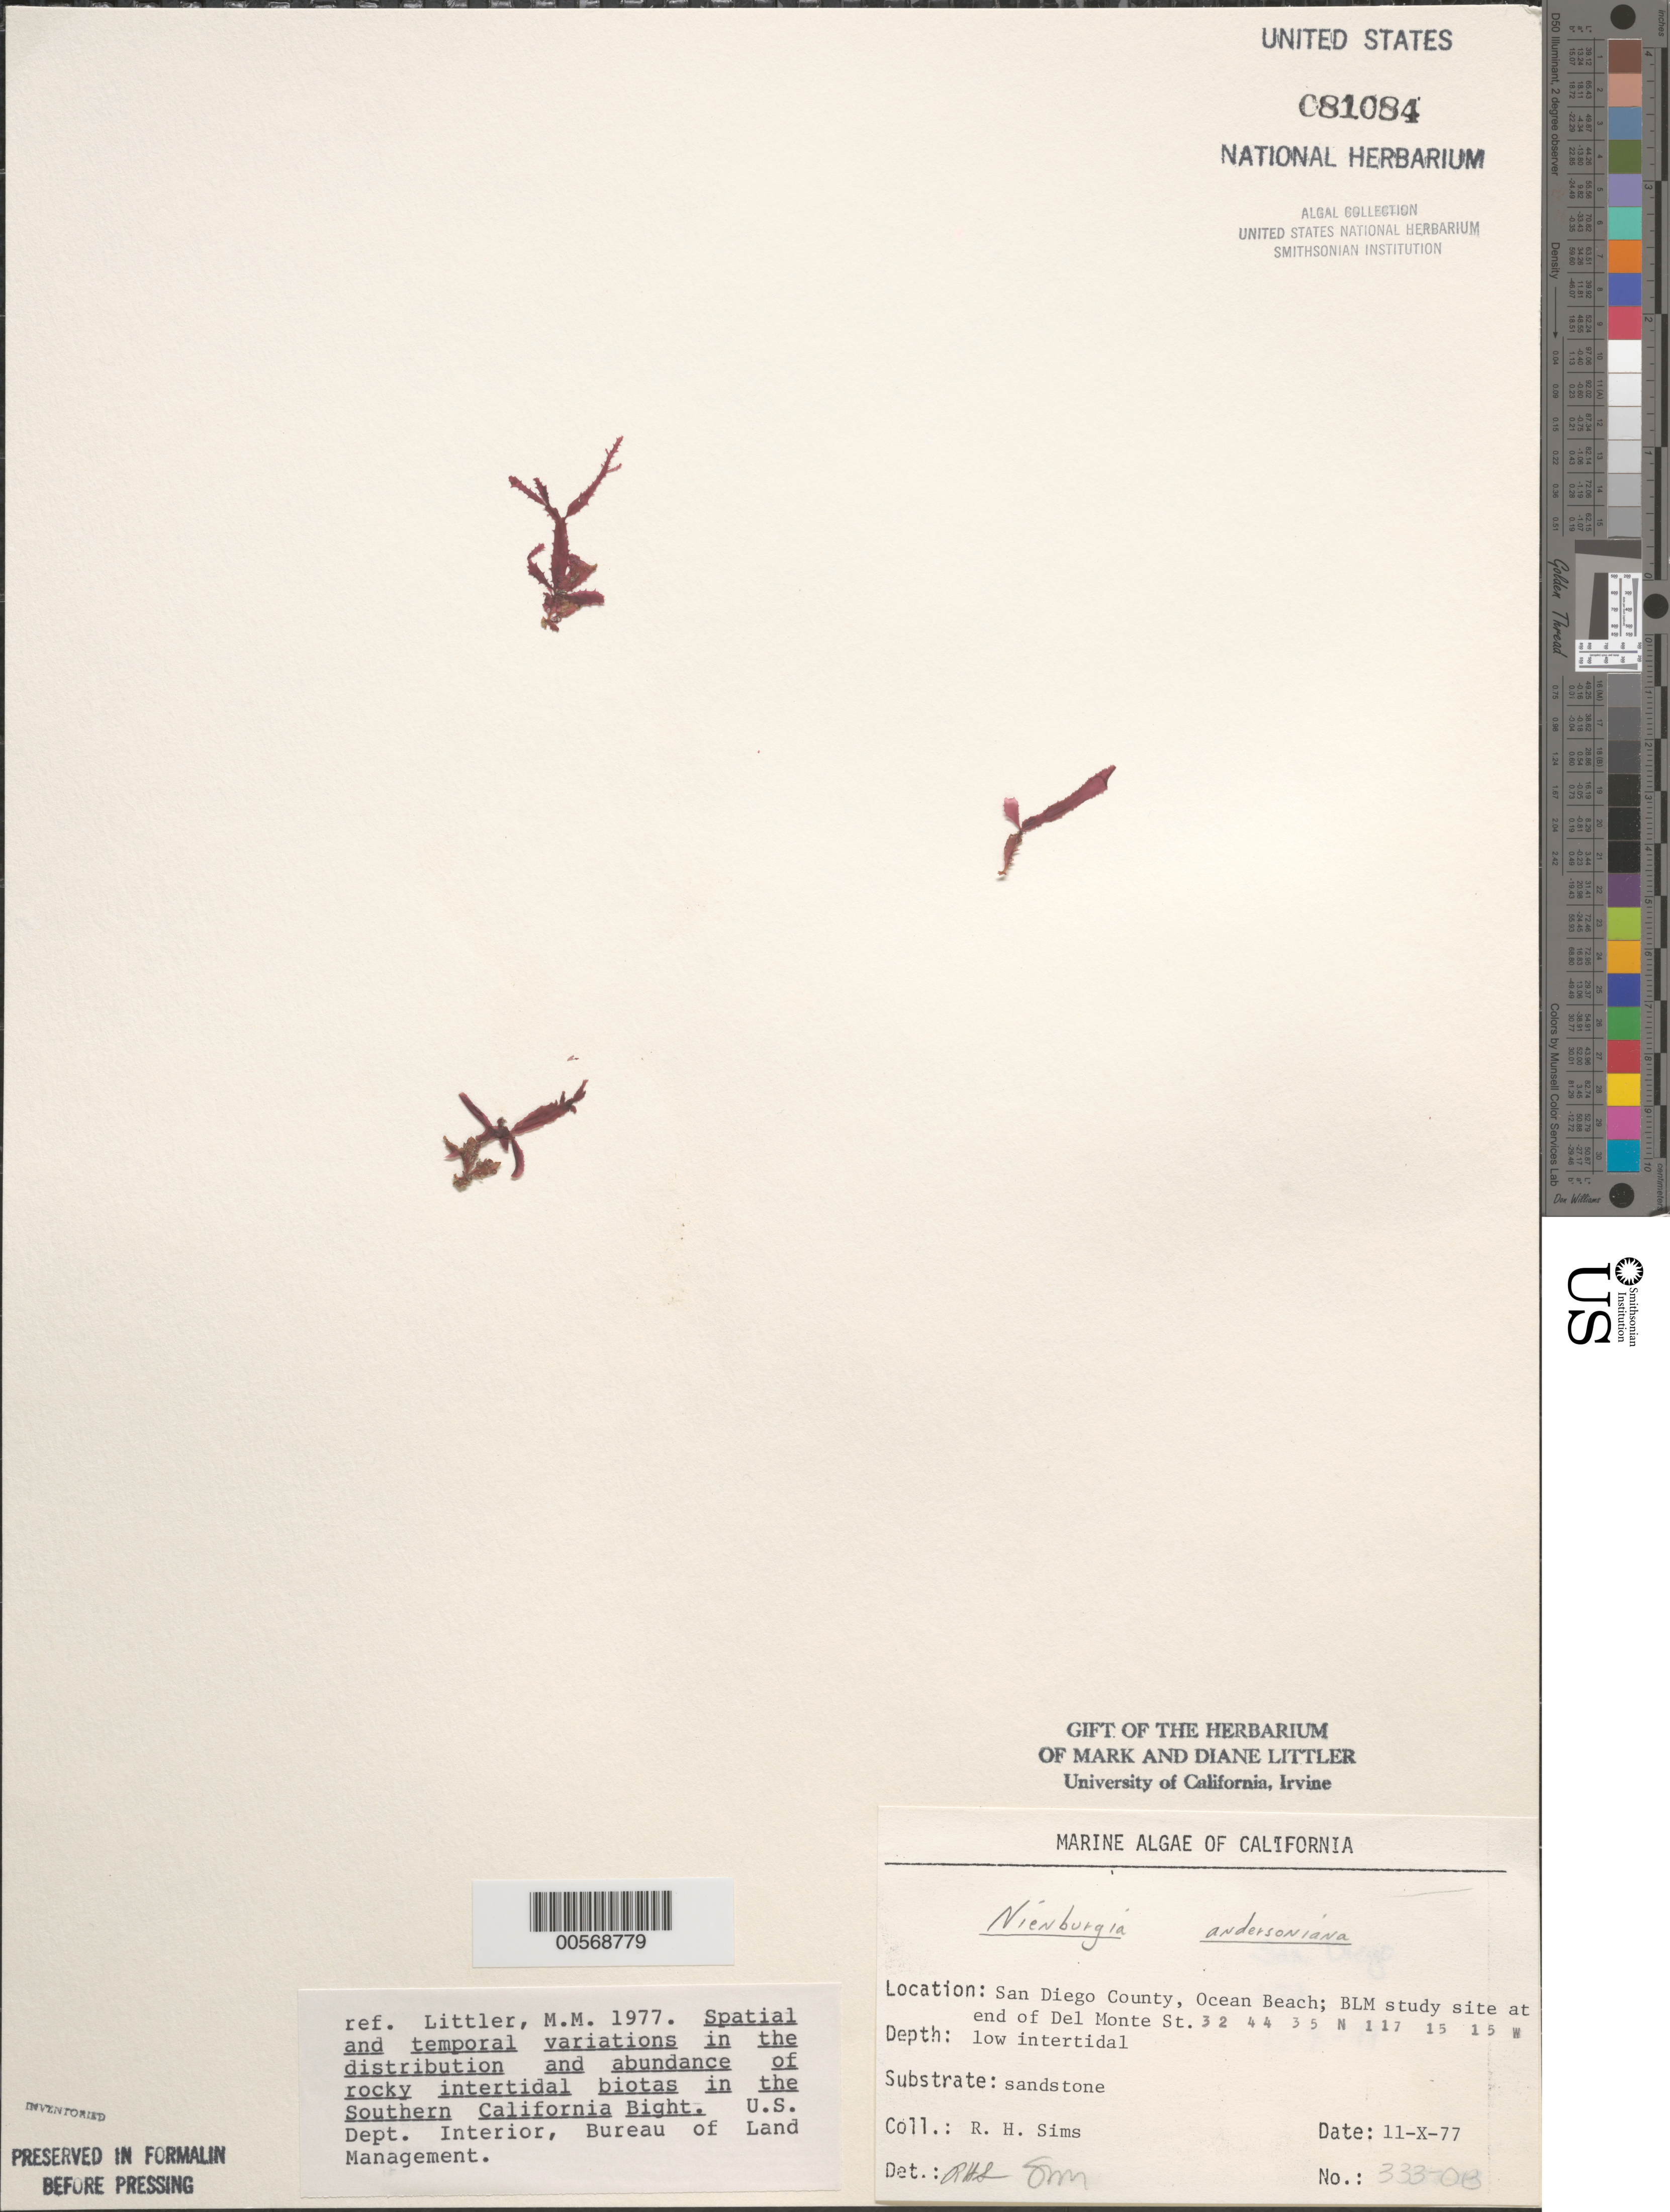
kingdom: Plantae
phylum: Rhodophyta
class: Florideophyceae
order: Ceramiales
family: Delesseriaceae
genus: Nienburgia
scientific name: Nienburgia andersoniana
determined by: Sims, Robert H.; Murray, S. N.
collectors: R. H. Sims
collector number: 333-ob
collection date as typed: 11 Oct 1977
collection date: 1977-10-11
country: United States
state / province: California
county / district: San Diego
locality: Ocean Beach, end of Del Monte Street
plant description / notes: BLM-SOCALBIGHT Rocky Intertidal Survey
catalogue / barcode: US 81084